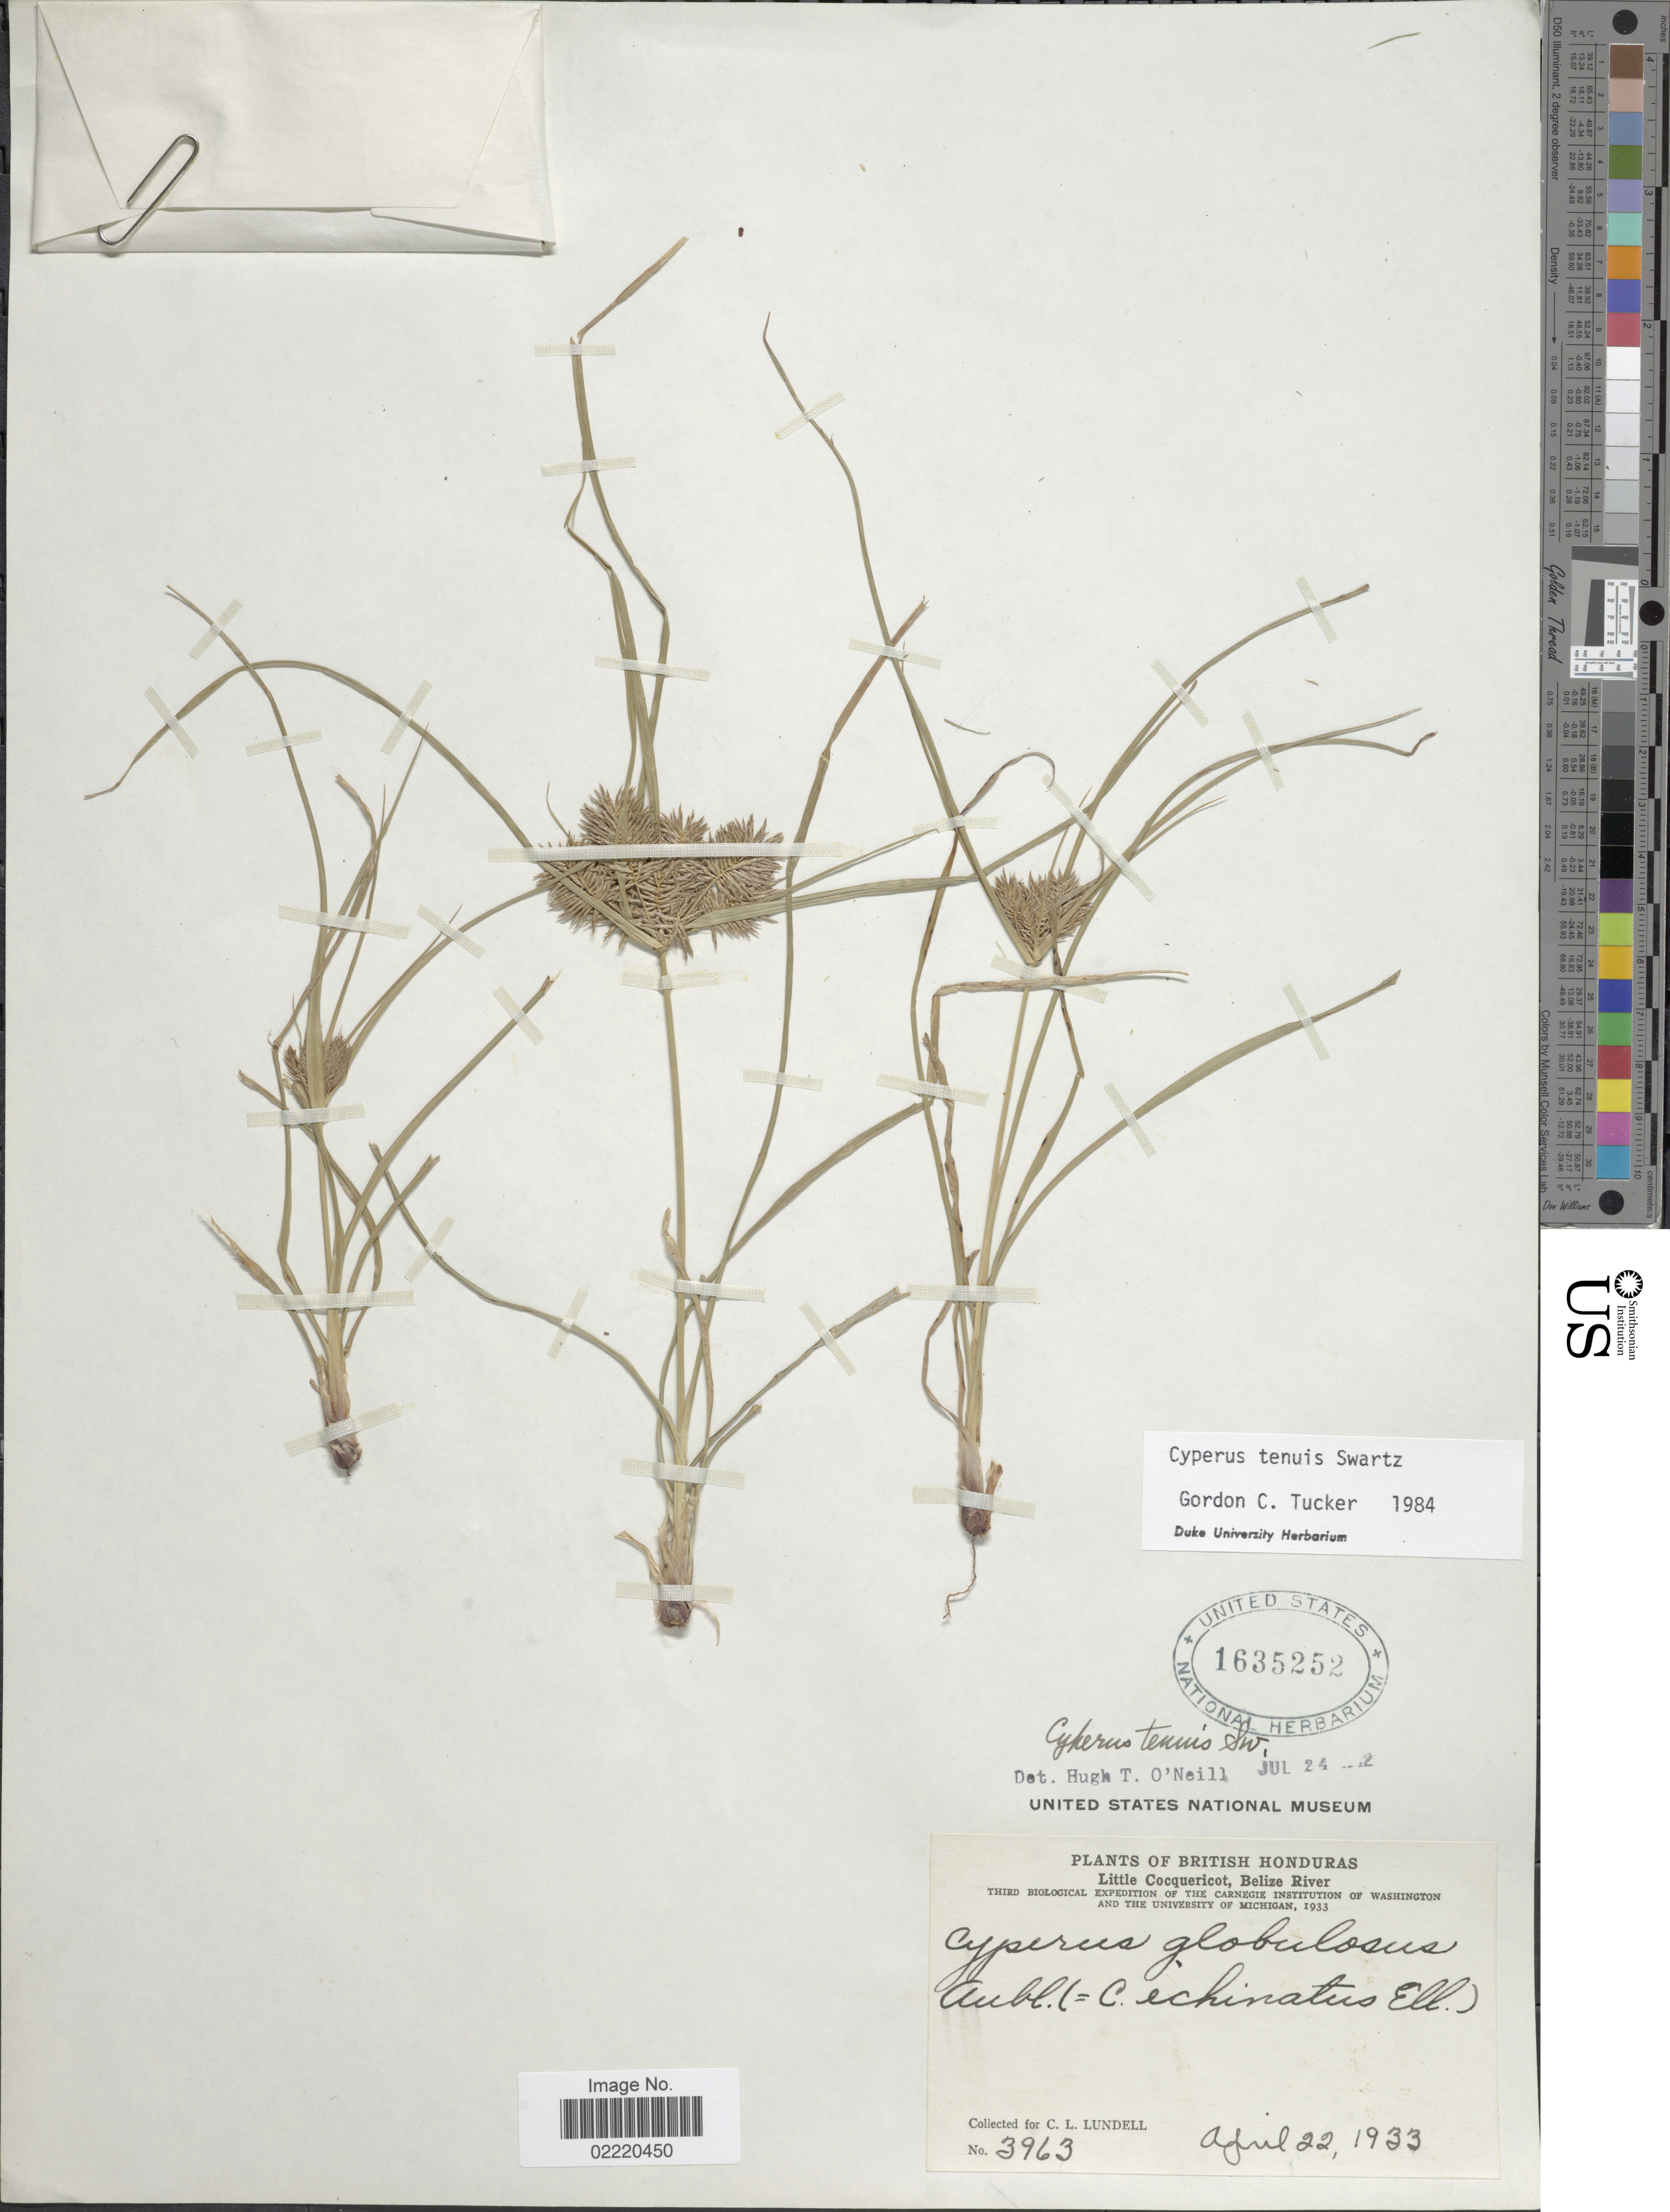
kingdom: Plantae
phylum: Tracheophyta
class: Liliopsida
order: Poales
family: Cyperaceae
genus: Cyperus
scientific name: Cyperus tenuis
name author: Sw.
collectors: C. L. Lundell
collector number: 3963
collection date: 1933-04-22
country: Belize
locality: British Honduras, Little Cocquericot, Belize River.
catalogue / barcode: US 1635252